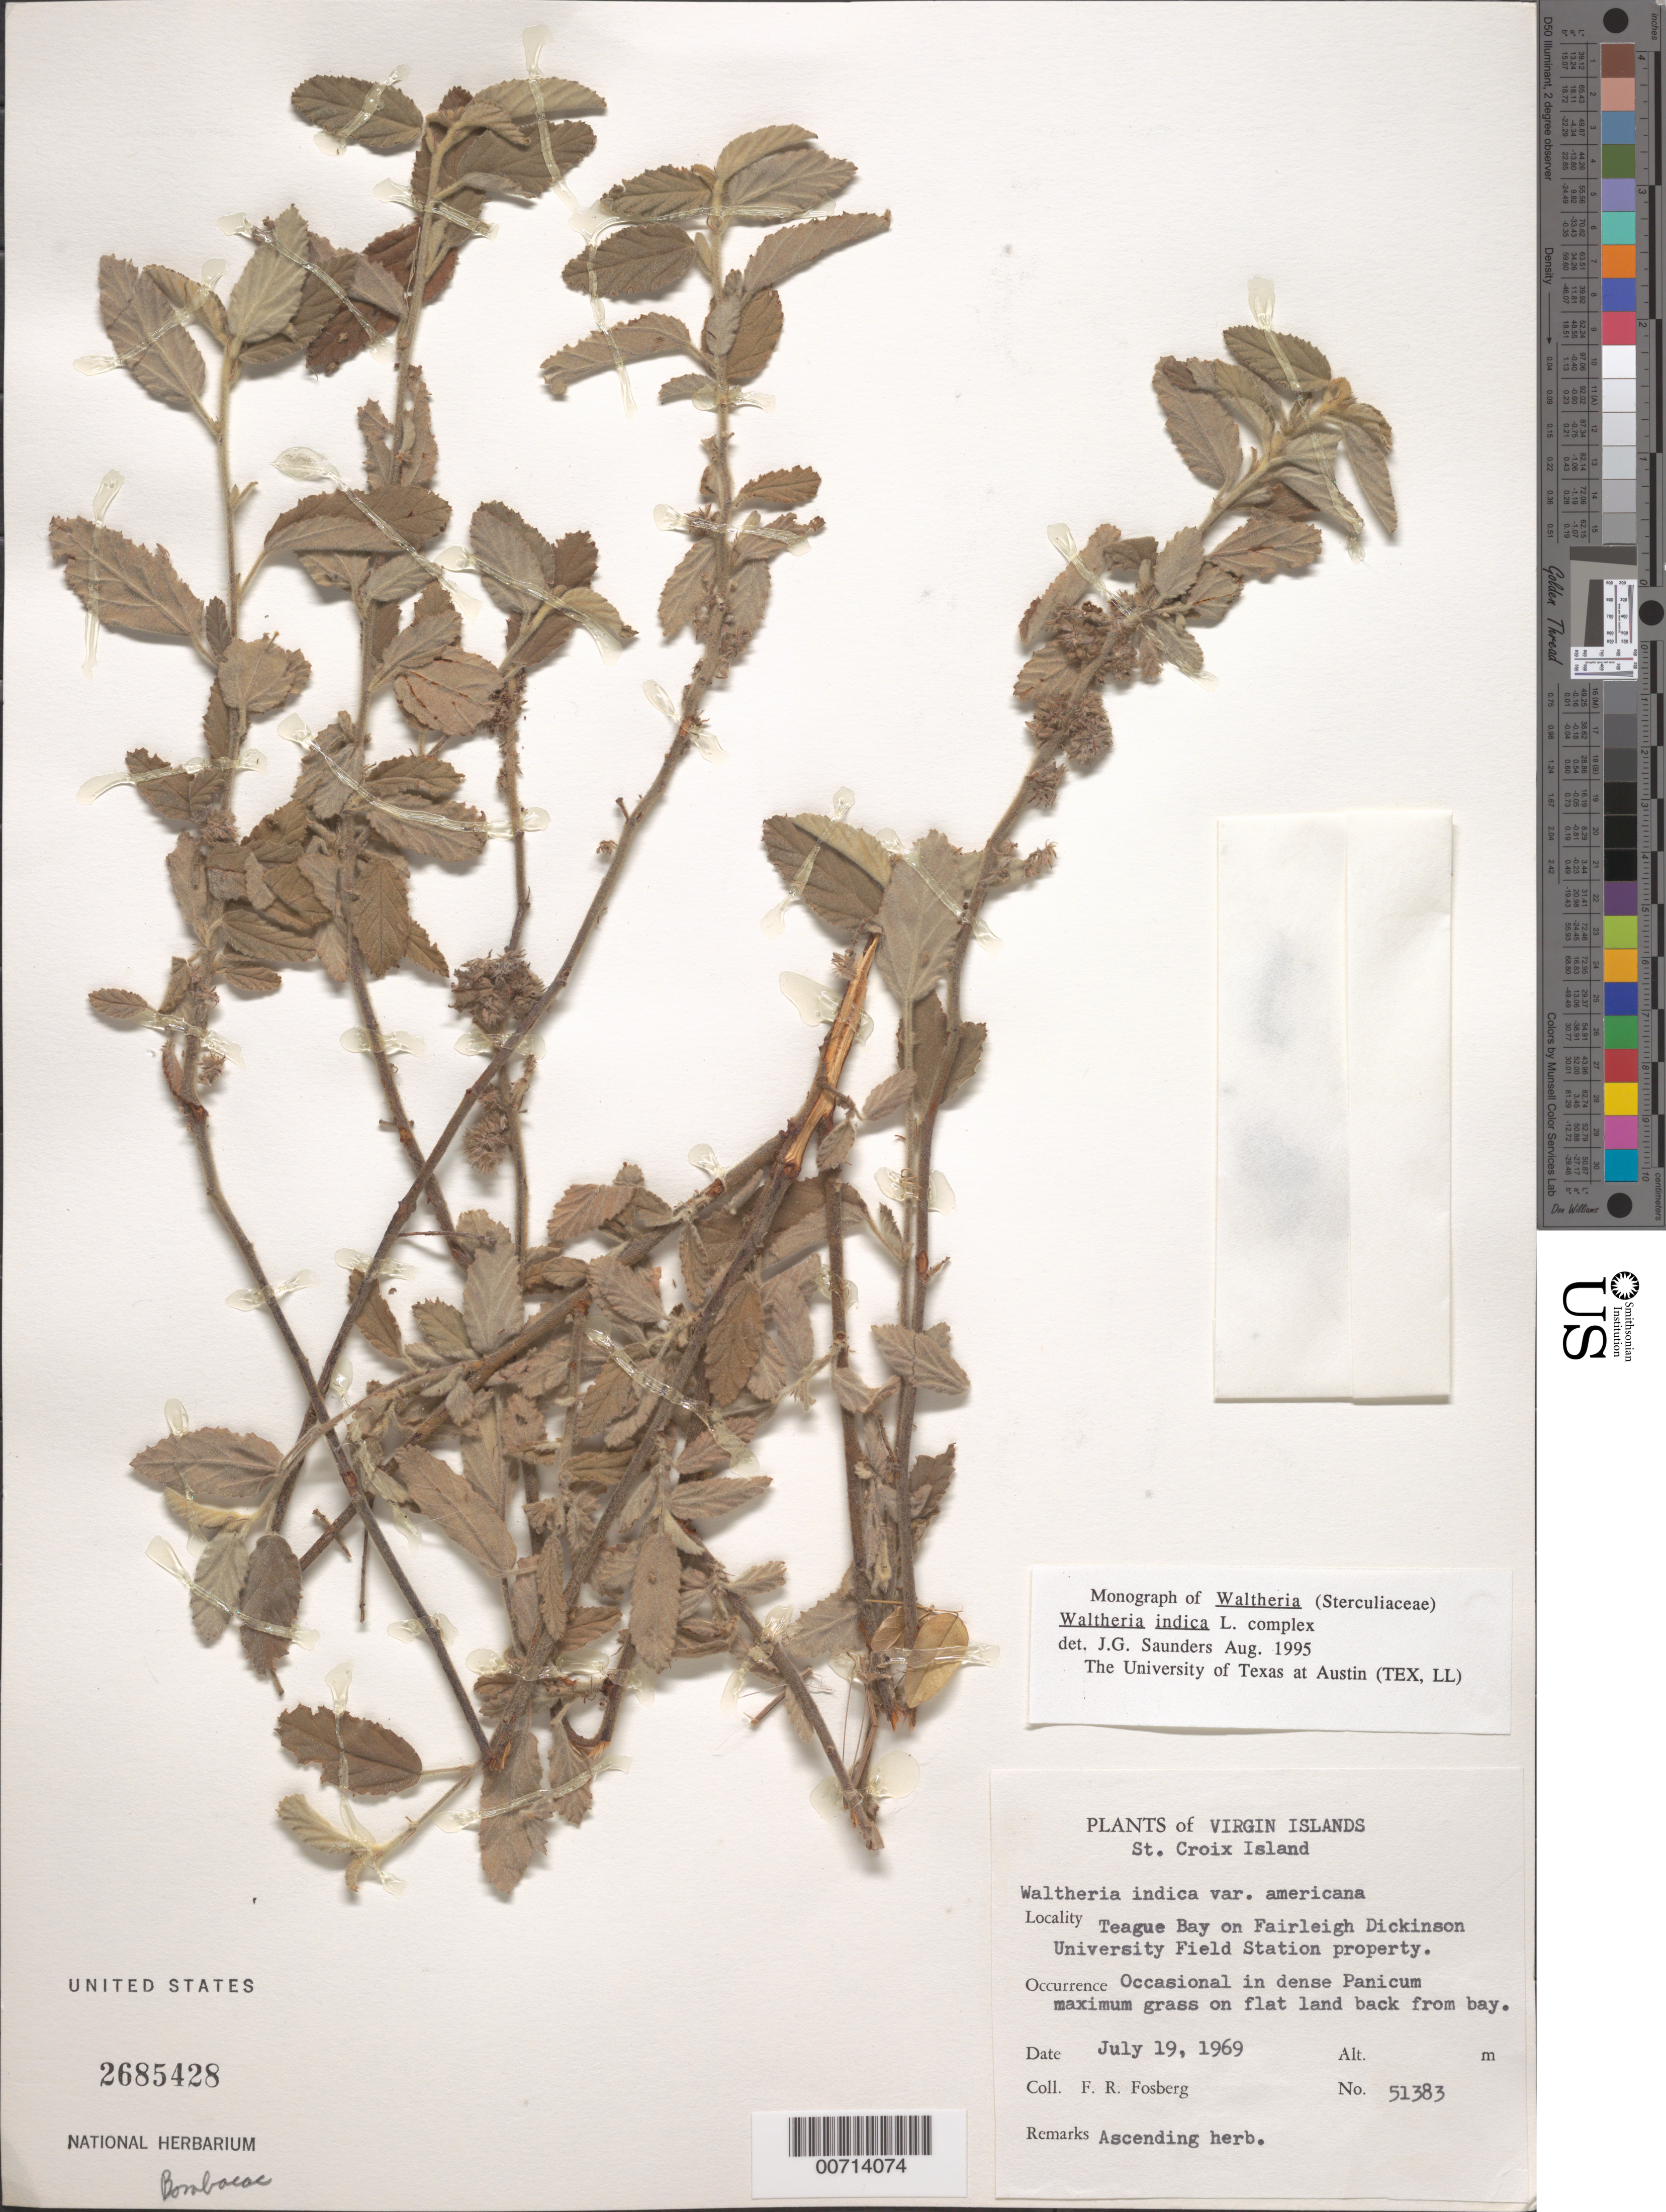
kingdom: Plantae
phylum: Tracheophyta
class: Magnoliopsida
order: Malvales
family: Malvaceae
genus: Waltheria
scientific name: Waltheria indica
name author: L.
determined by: Saunders, J. G.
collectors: F. R. Fosberg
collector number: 51383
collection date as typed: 19 Jul 1969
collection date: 1969-07-19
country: U.S. Virgin Islands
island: St. Croix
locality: Teague Bay on Fairleigh Dickinson University Field Station property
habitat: In dense Panicum maximum grass on flat land back from bay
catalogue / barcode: US 2685428